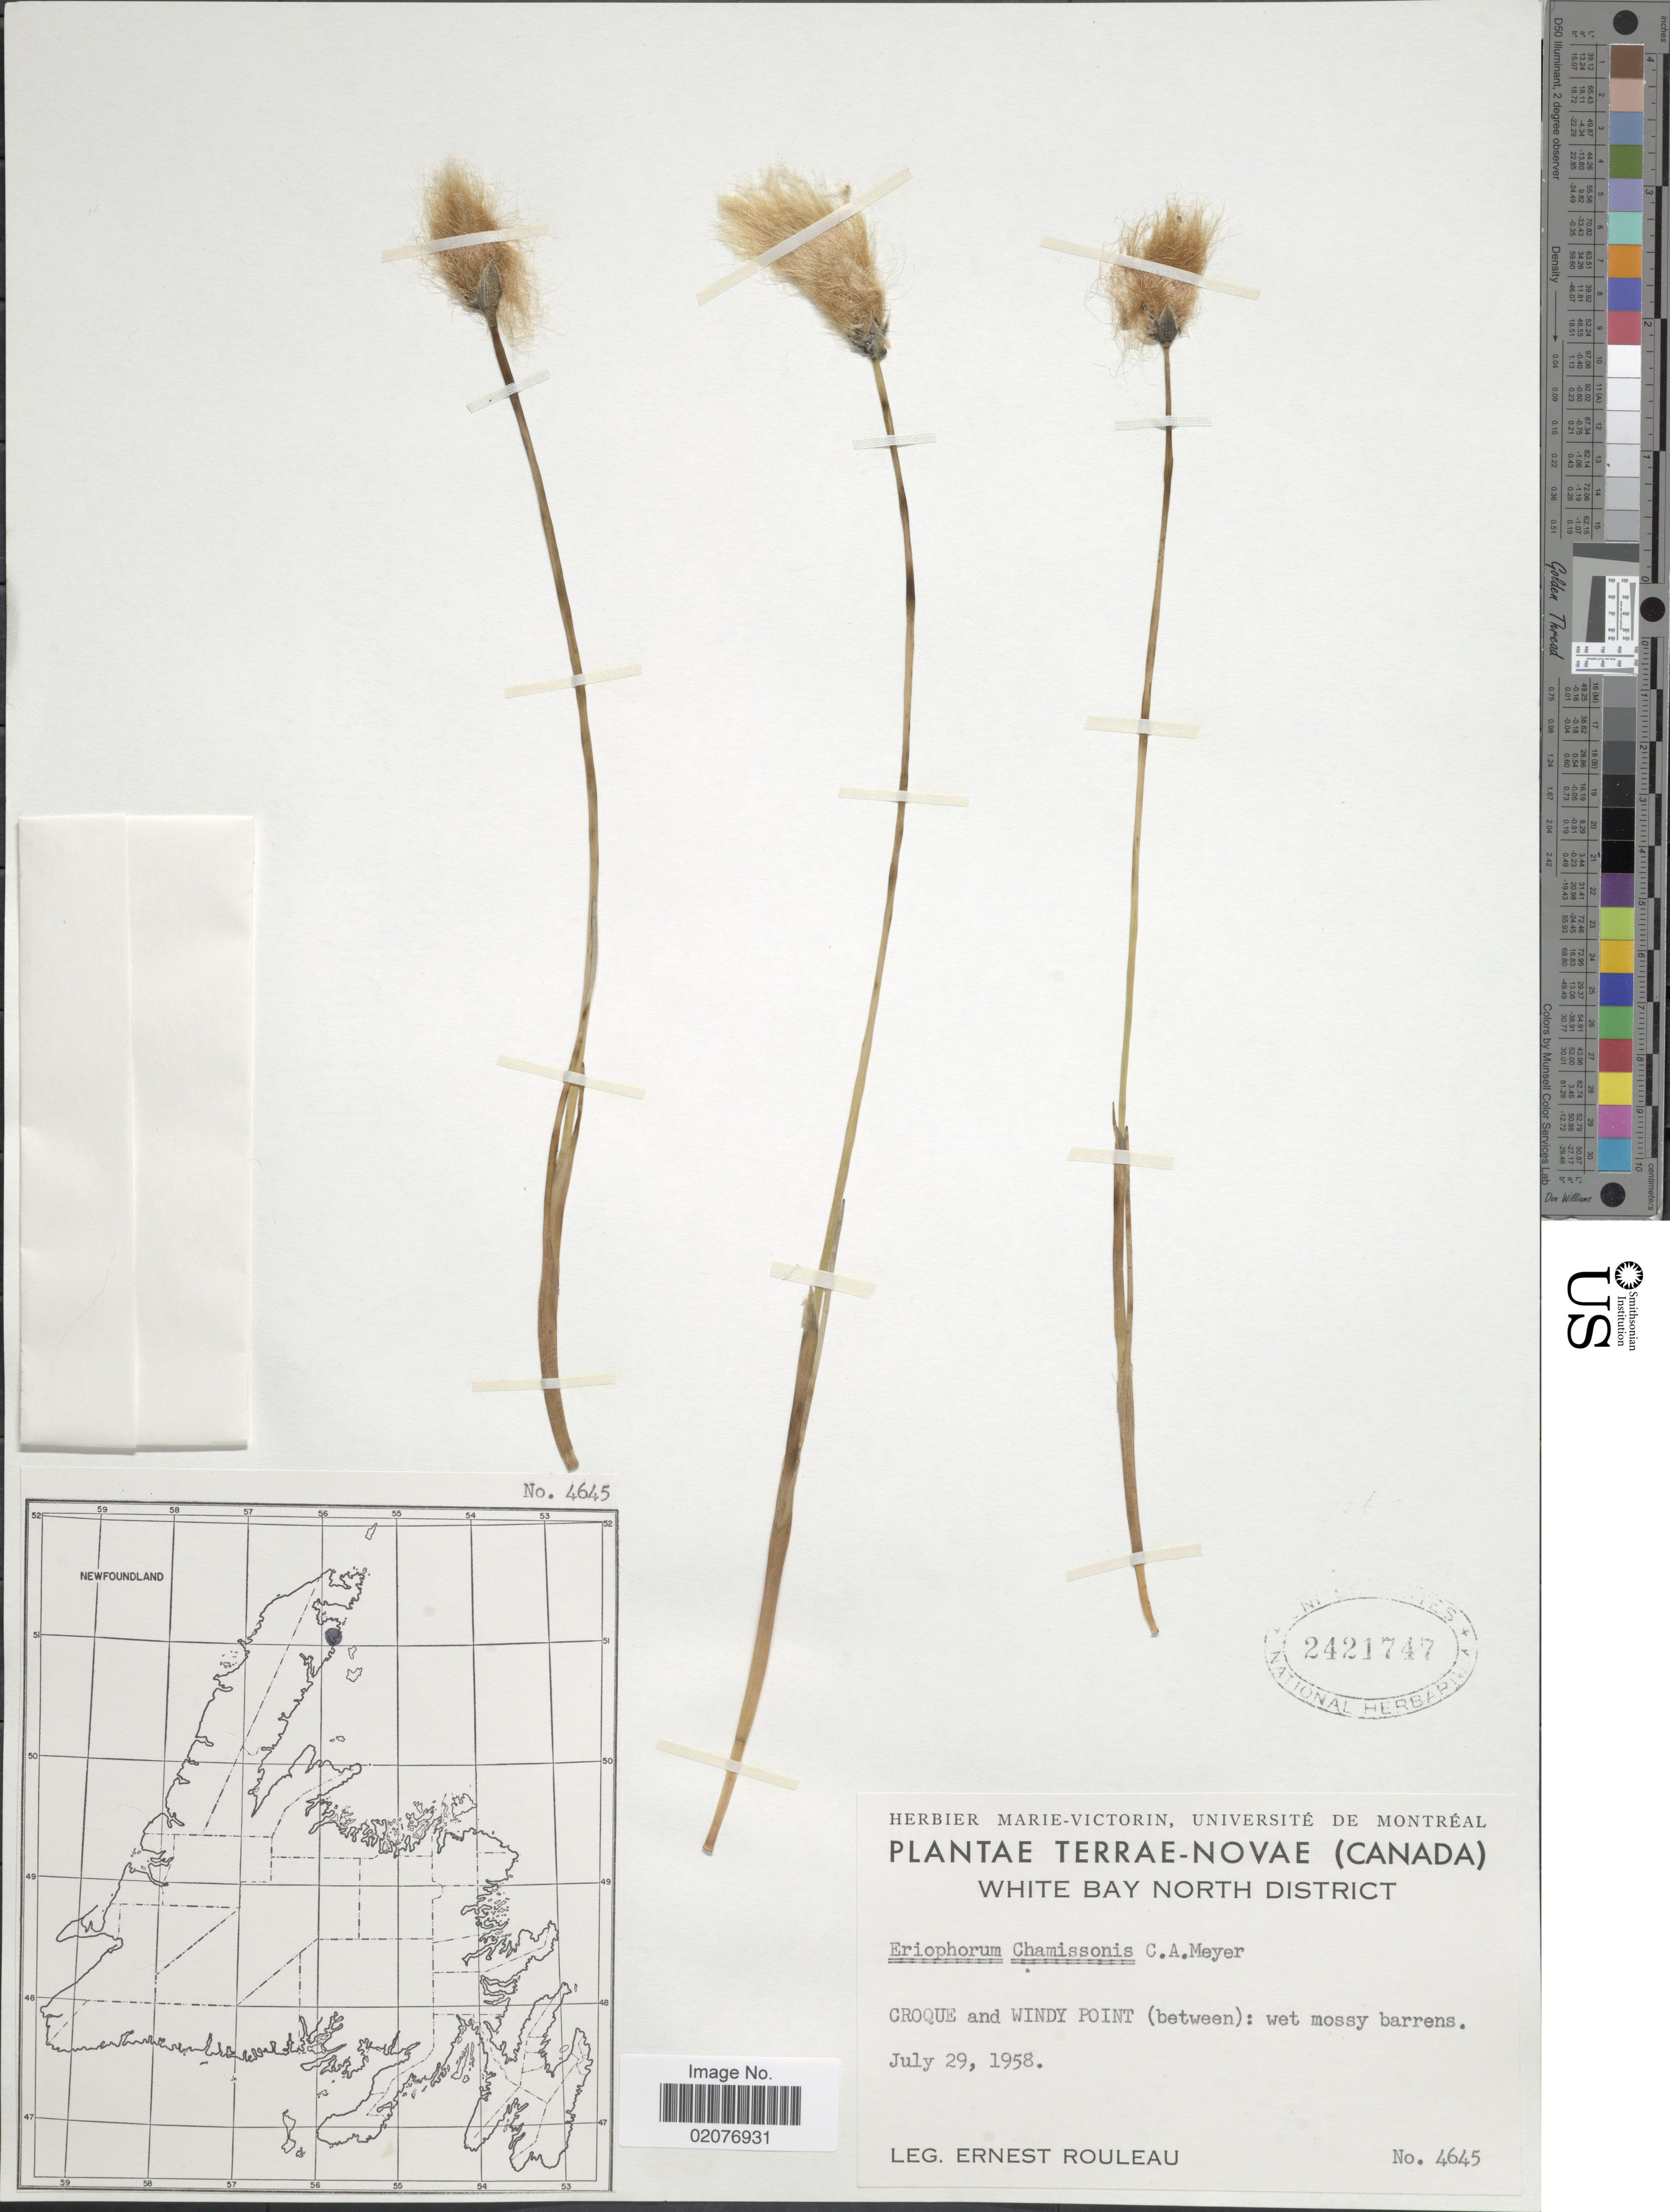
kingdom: Plantae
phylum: Tracheophyta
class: Liliopsida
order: Poales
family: Cyperaceae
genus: Eriophorum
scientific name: Eriophorum chamissonis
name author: C.A. Mey.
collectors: J. Rouleau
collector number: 4645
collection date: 1958-07-29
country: Canada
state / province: Newfoundland and Labrador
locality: Terrae-Novae, White Bay North District, Croque and Windy Point (between): wet mossy barrens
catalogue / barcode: US 2421747